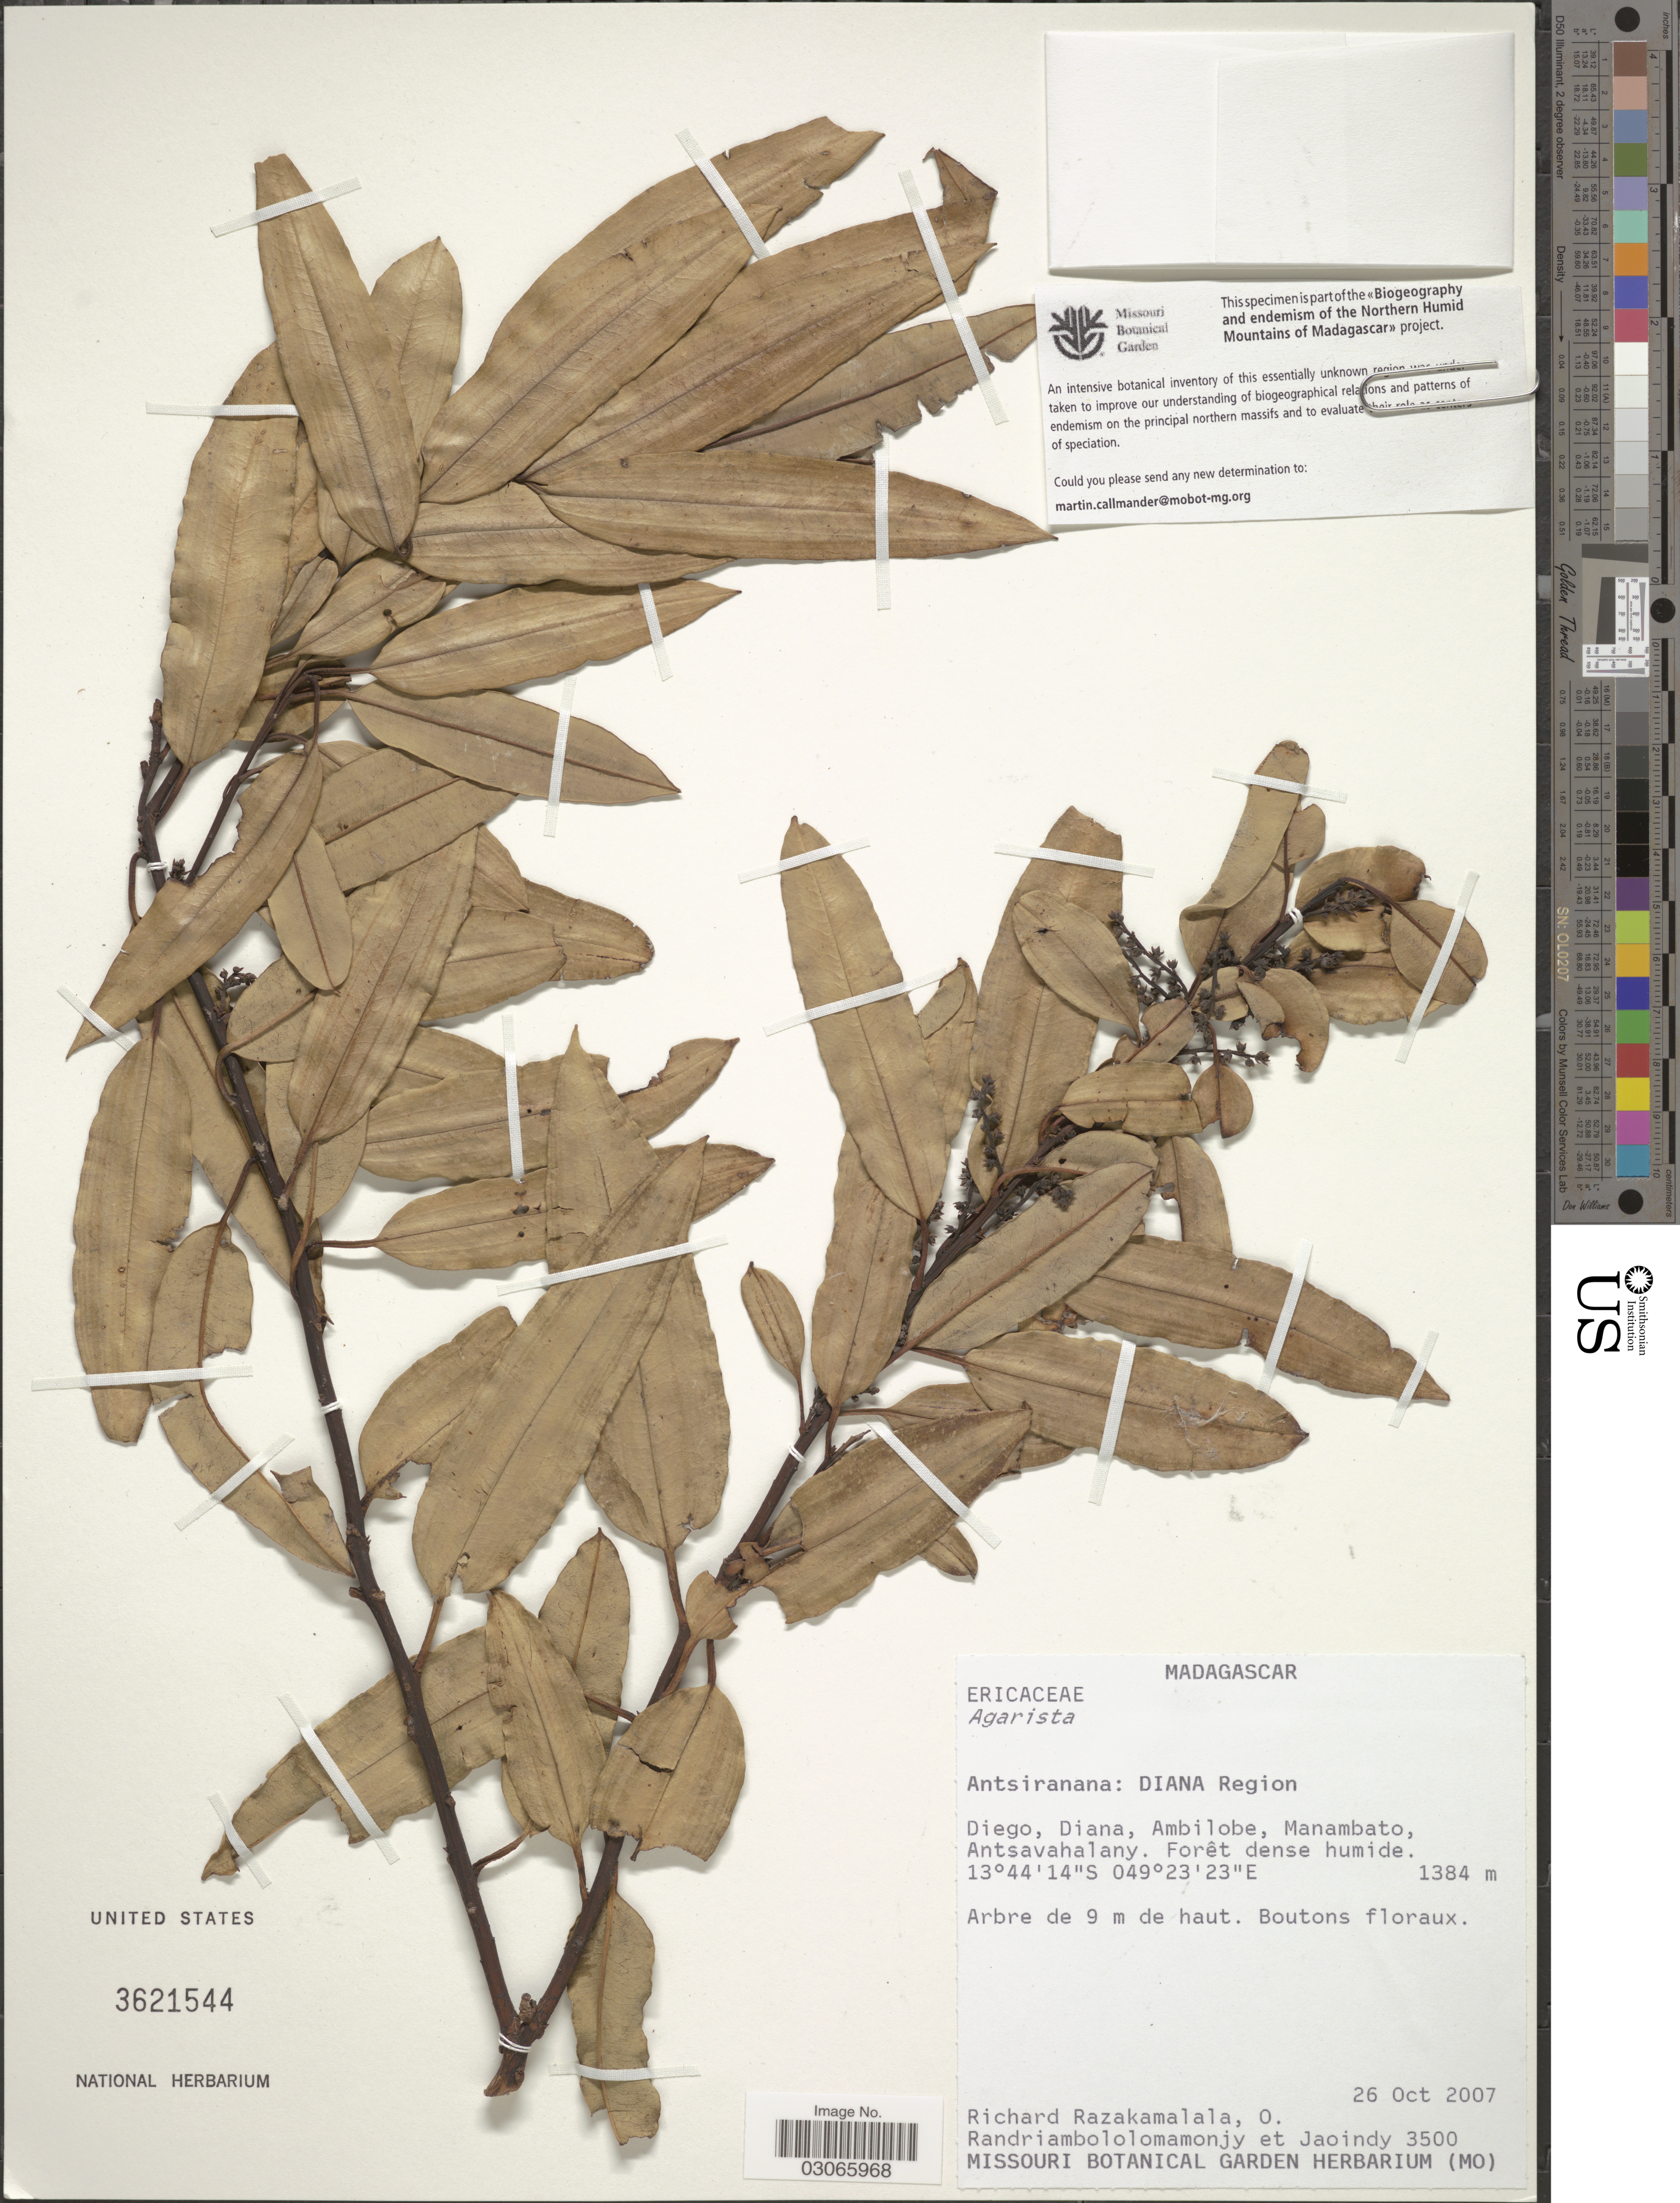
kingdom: Plantae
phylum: Tracheophyta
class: Magnoliopsida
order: Ericales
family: Ericaceae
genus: Agarista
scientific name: Agarista sp.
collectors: R. Razakamalala, O. Randriambololomamonjy & Jaoindy, --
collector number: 3500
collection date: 2007-10-26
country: Madagascar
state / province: Diana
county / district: Ambilobe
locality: Diana Region. Diego, Diana, Ambilobe, Manambato, Antsavahalany.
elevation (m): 1384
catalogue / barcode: US 3621544